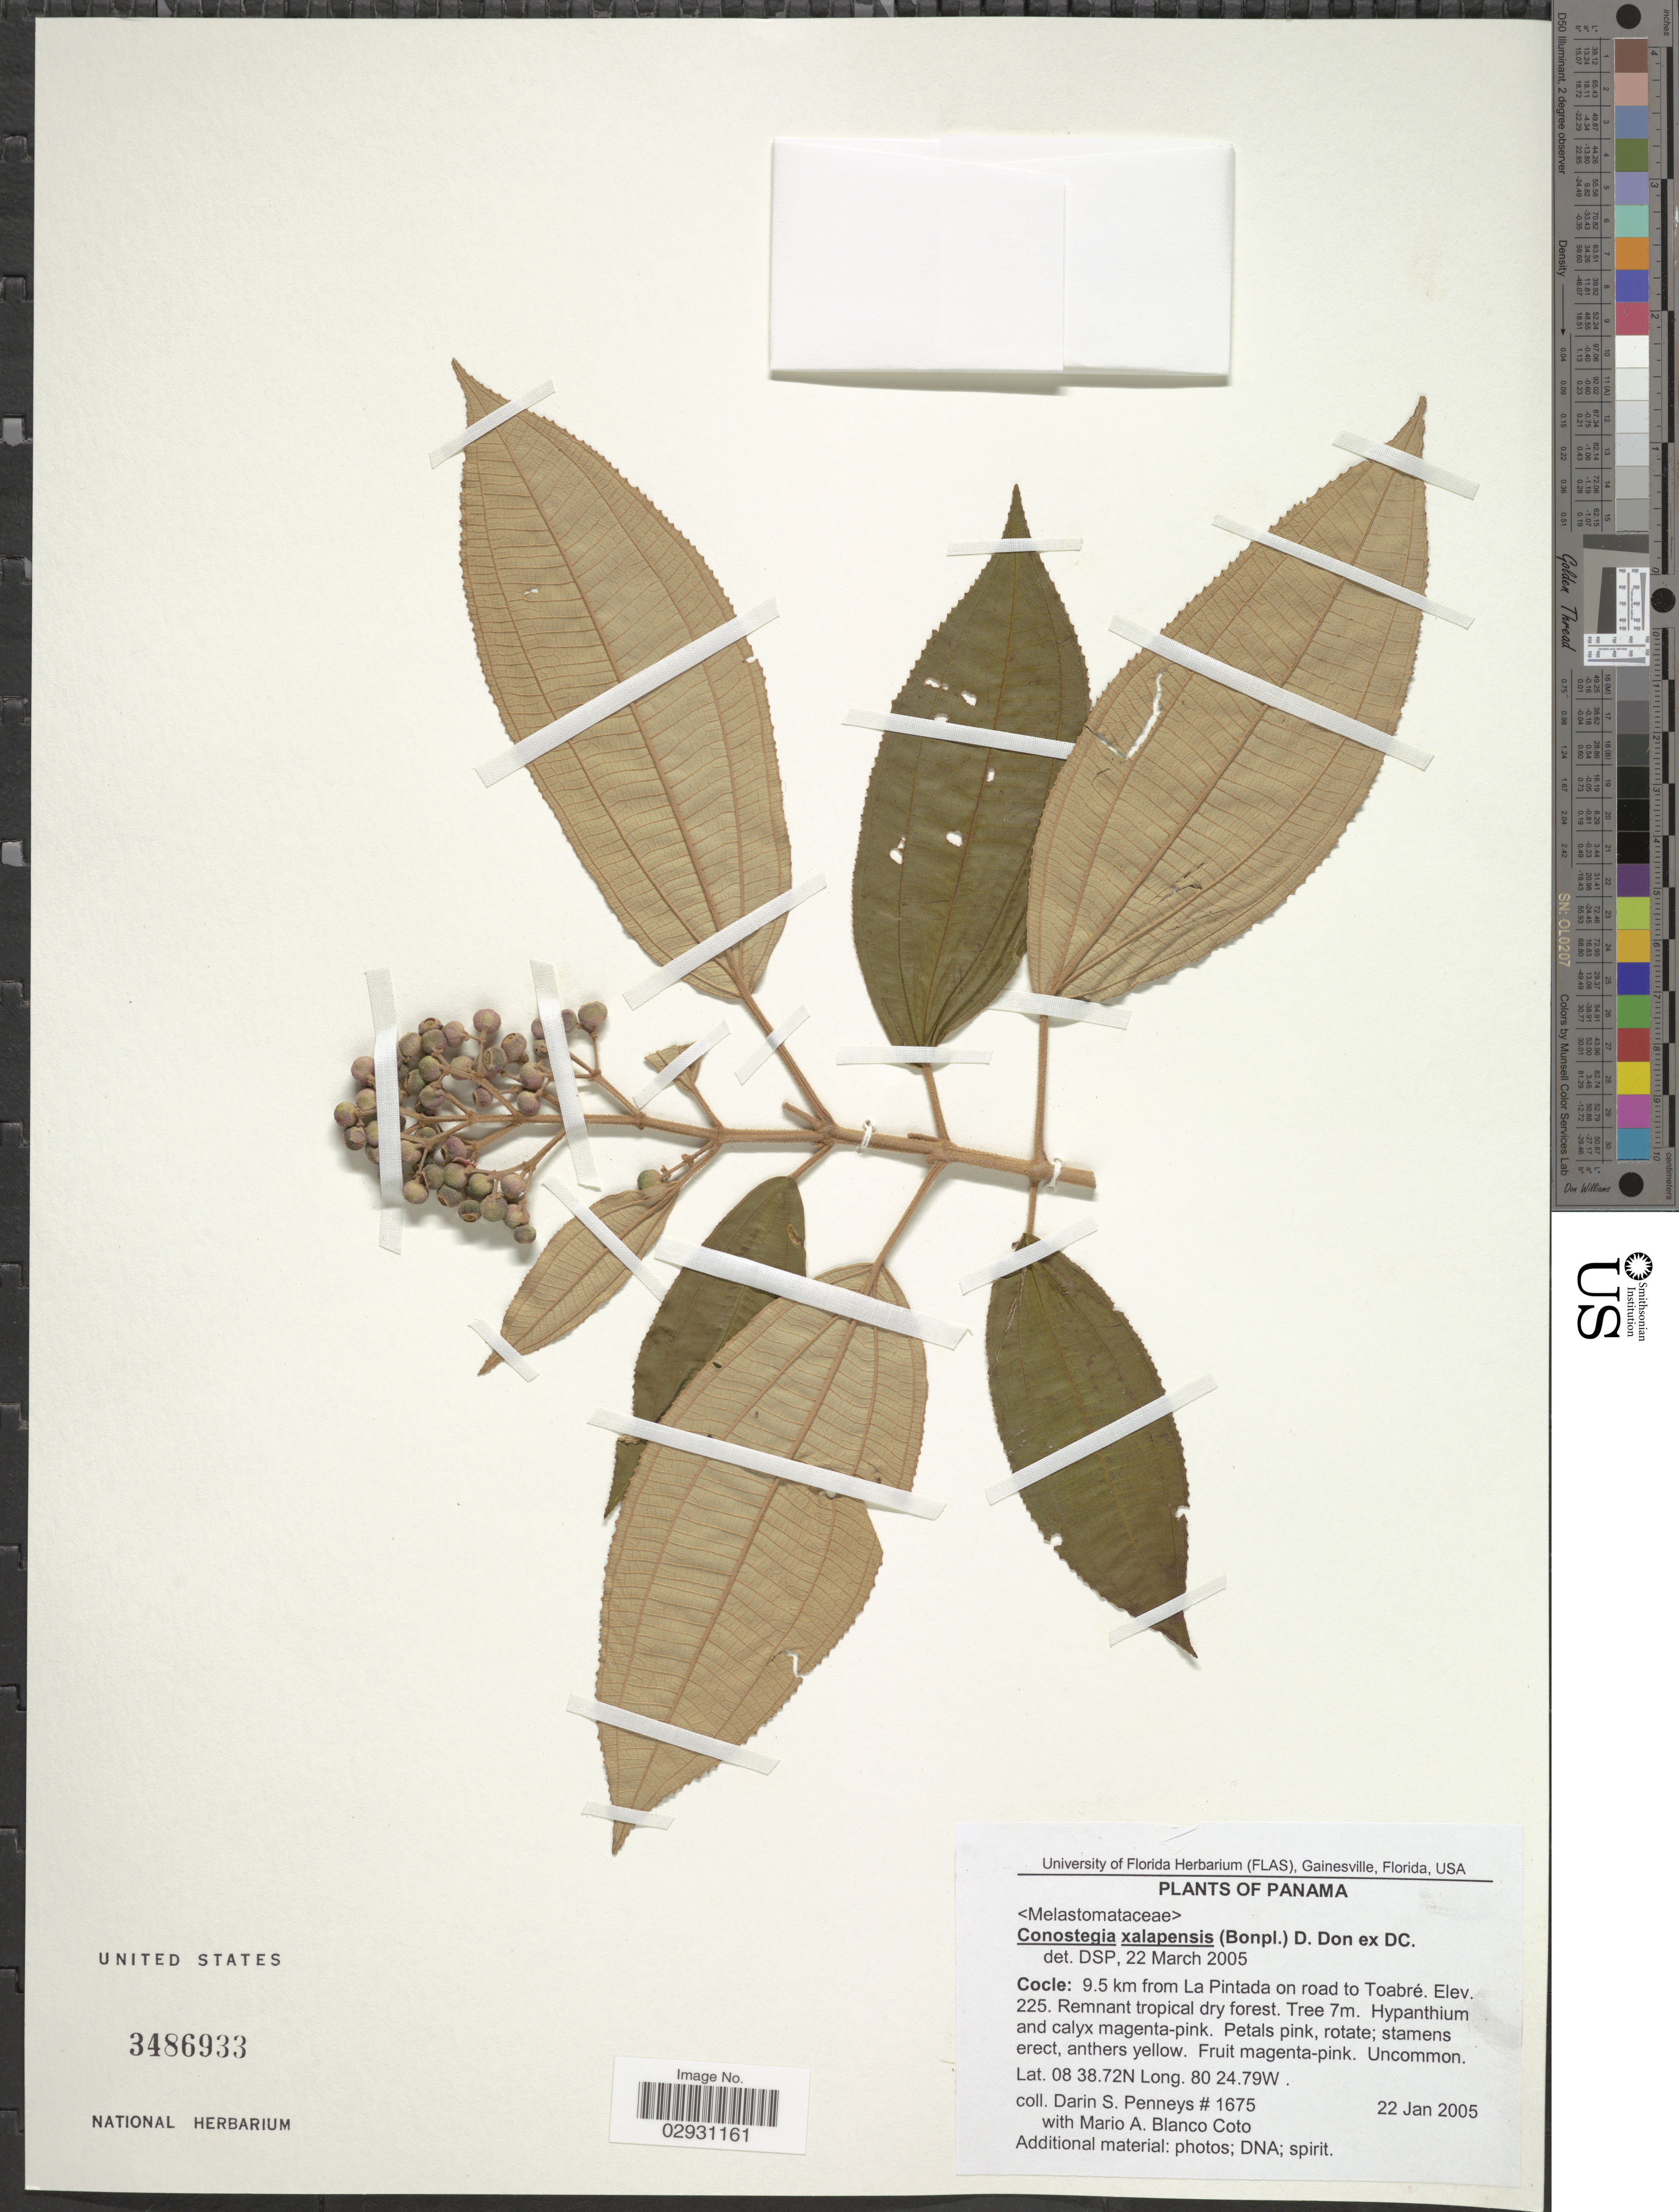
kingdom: Plantae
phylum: Tracheophyta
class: Magnoliopsida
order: Myrtales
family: Melastomataceae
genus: Conostegia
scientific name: Conostegia quadrangularis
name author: Schltdl. ex Steud.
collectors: D. S. Penneys & M. A. Blanco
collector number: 1675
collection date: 2005-01-22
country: Panama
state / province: Coclé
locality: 9.5 km from La Pintada on road to Toabré.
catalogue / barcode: US 3486933